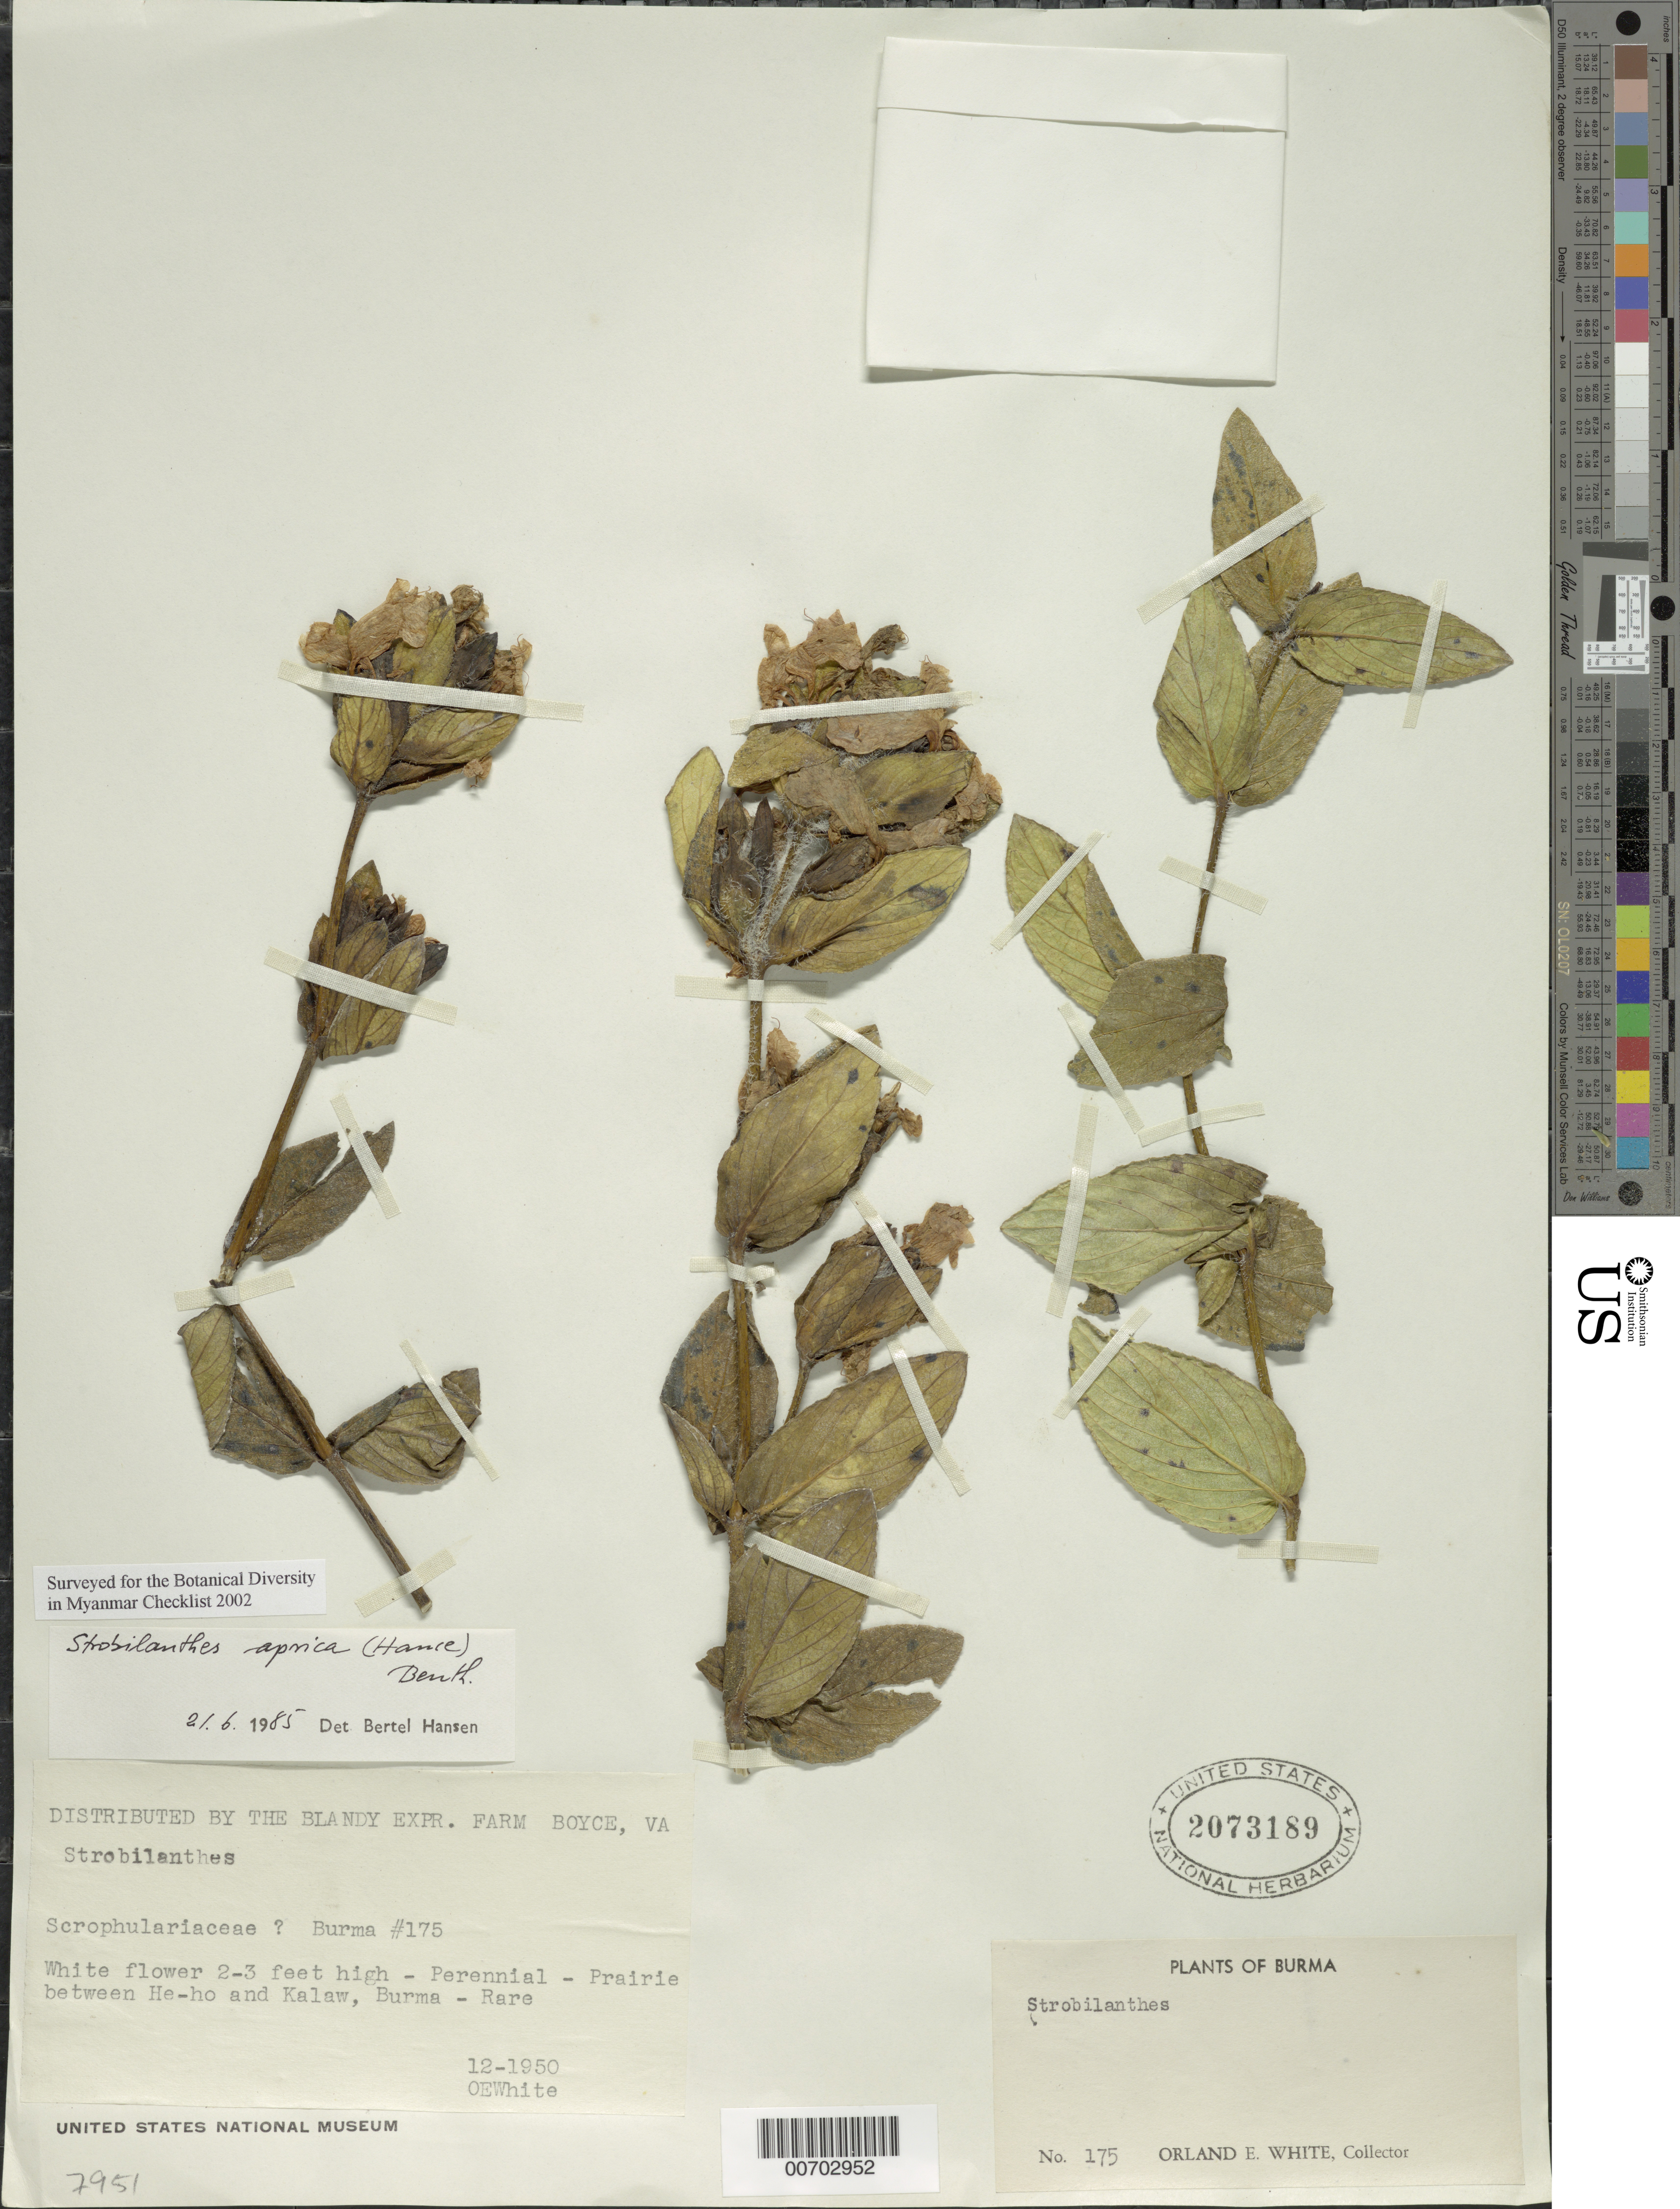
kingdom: Plantae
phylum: Tracheophyta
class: Magnoliopsida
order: Lamiales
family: Acanthaceae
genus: Strobilanthes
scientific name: Strobilanthes apricus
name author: T. Anderson ex Benth.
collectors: O. E. White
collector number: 175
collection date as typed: Dec 1951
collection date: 1951-12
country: Myanmar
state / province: Shan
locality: Betw He-ho & Kalaw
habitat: Prairie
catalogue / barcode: US 2073189